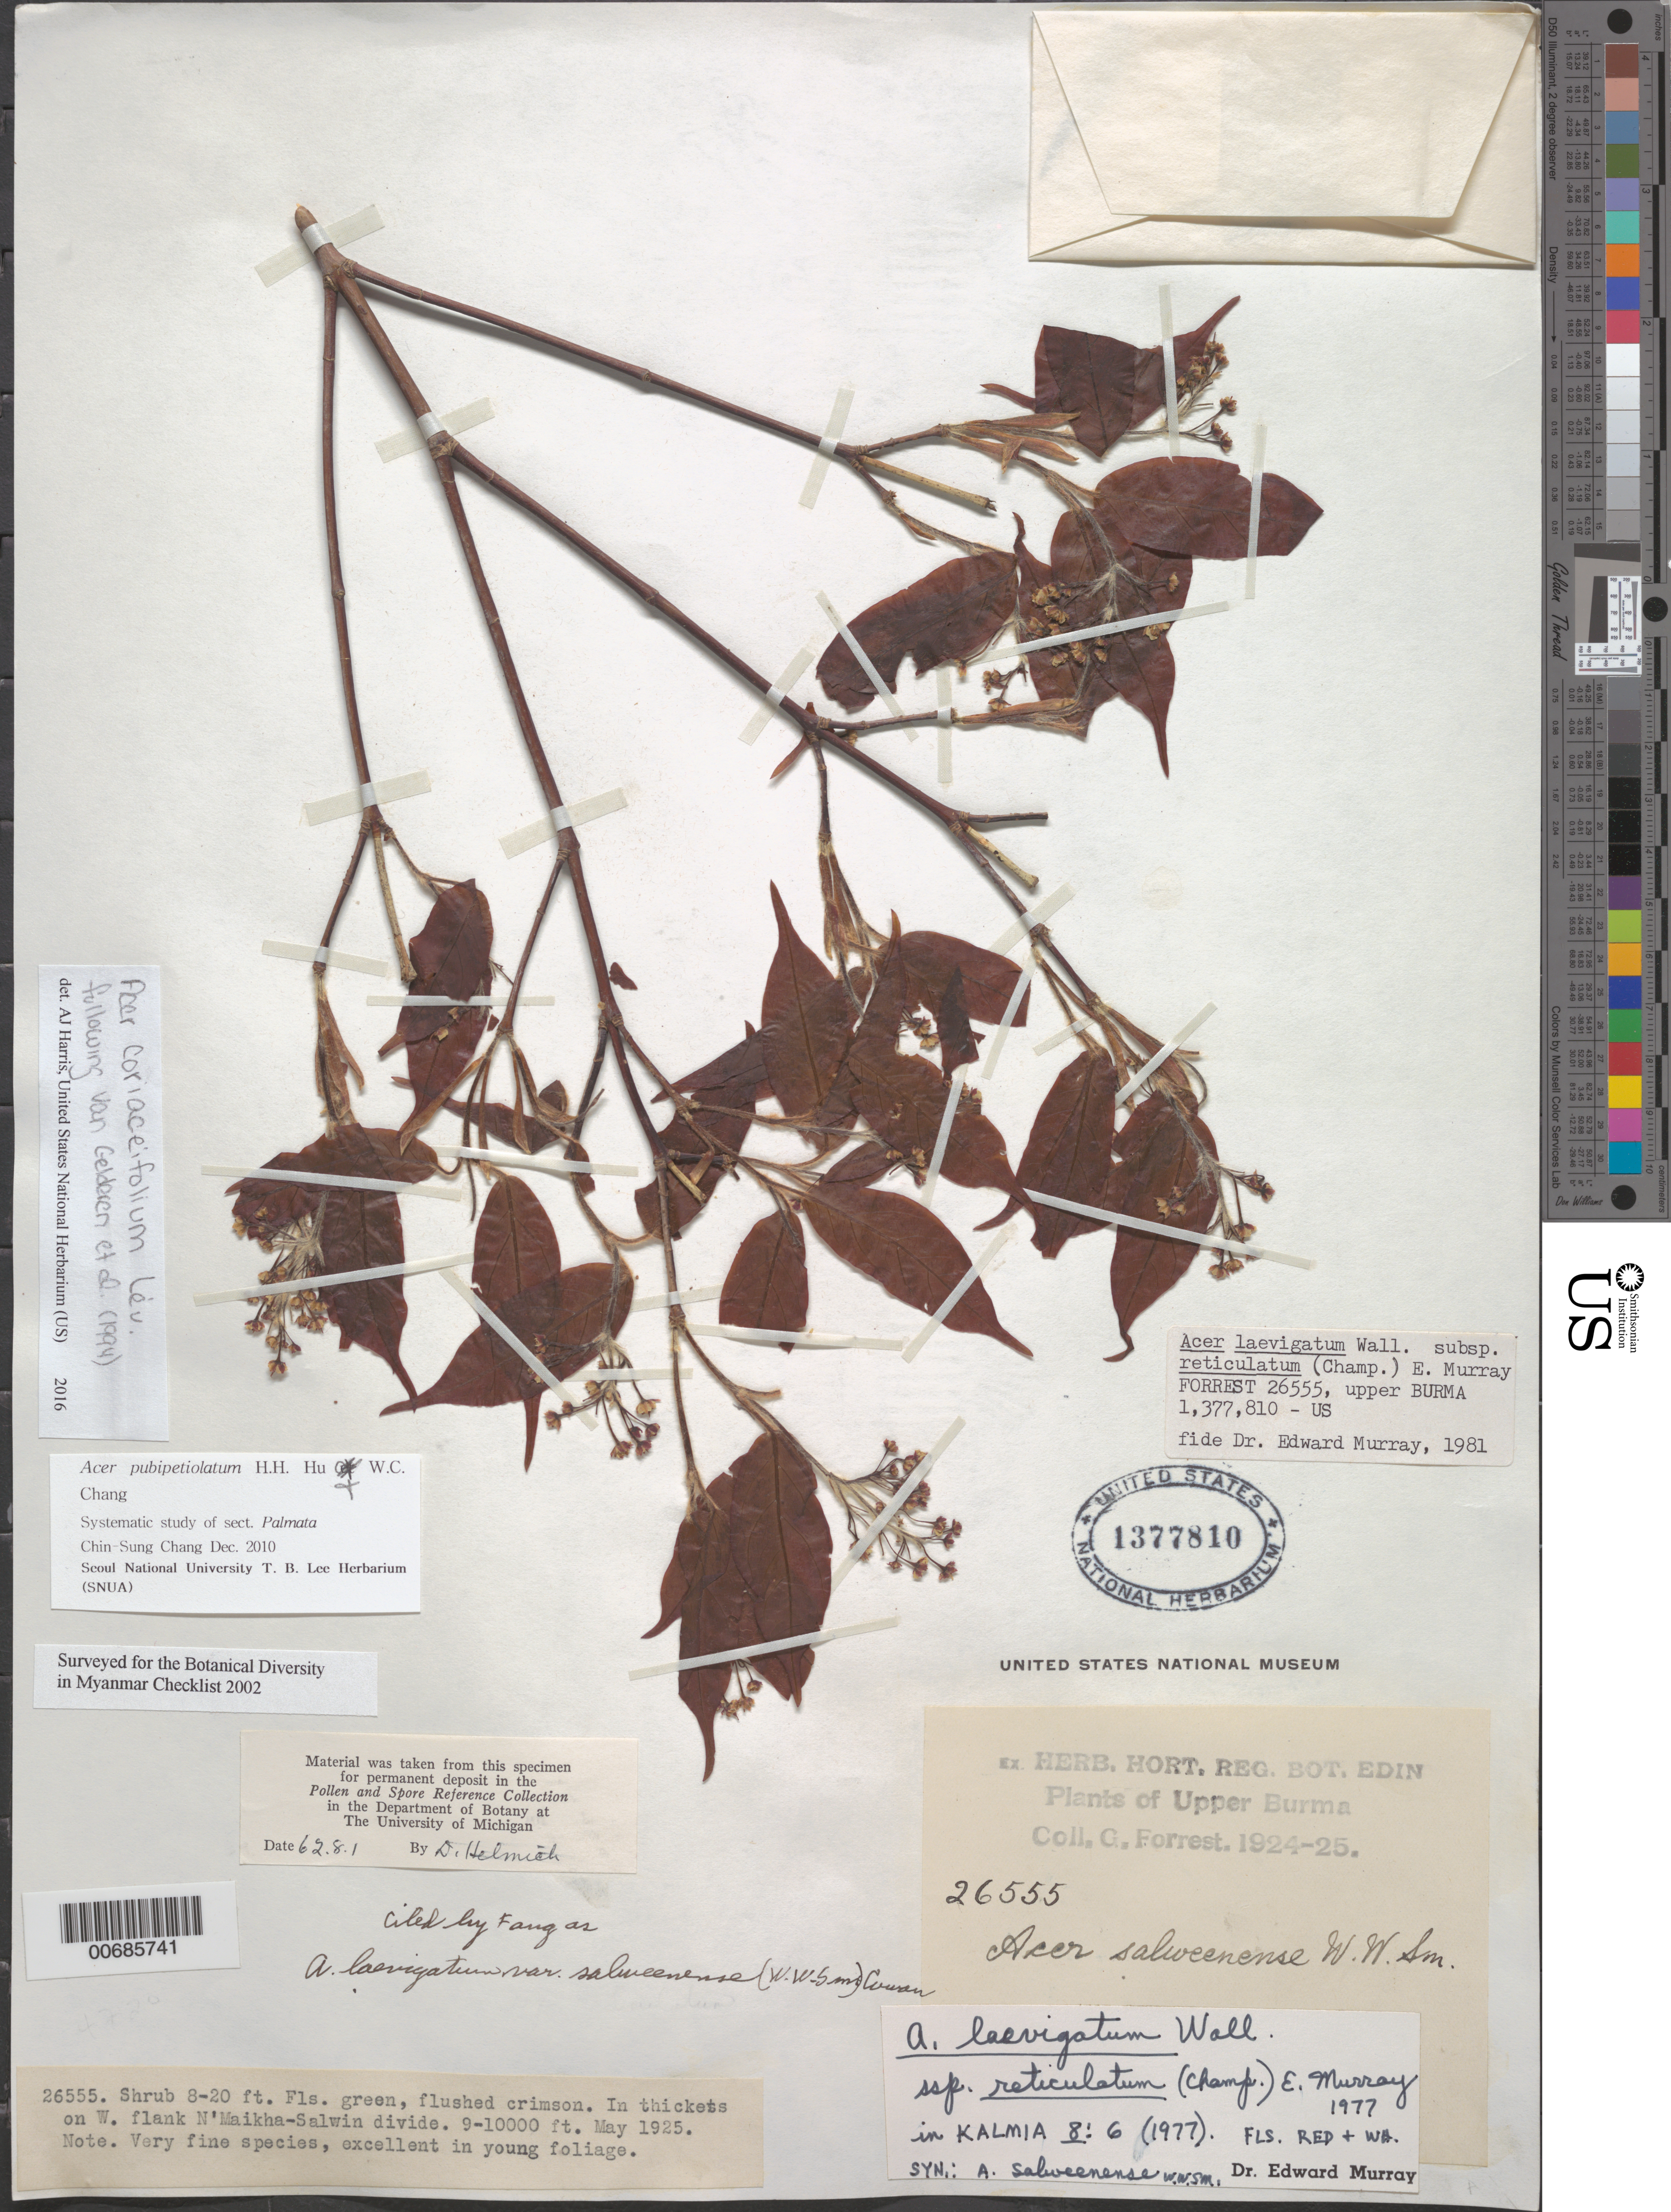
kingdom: Plantae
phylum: Tracheophyta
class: Magnoliopsida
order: Sapindales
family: Sapindaceae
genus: Acer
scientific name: Acer coriaceifolium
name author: H. Lév.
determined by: Harris, J. A.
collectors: G. Forrest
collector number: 26555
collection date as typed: May 1925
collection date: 1925-05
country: Myanmar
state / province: Kachin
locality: N'Maikha-Salwin divide, W flank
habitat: Thickets on W flank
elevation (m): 2743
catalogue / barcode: US 1377810